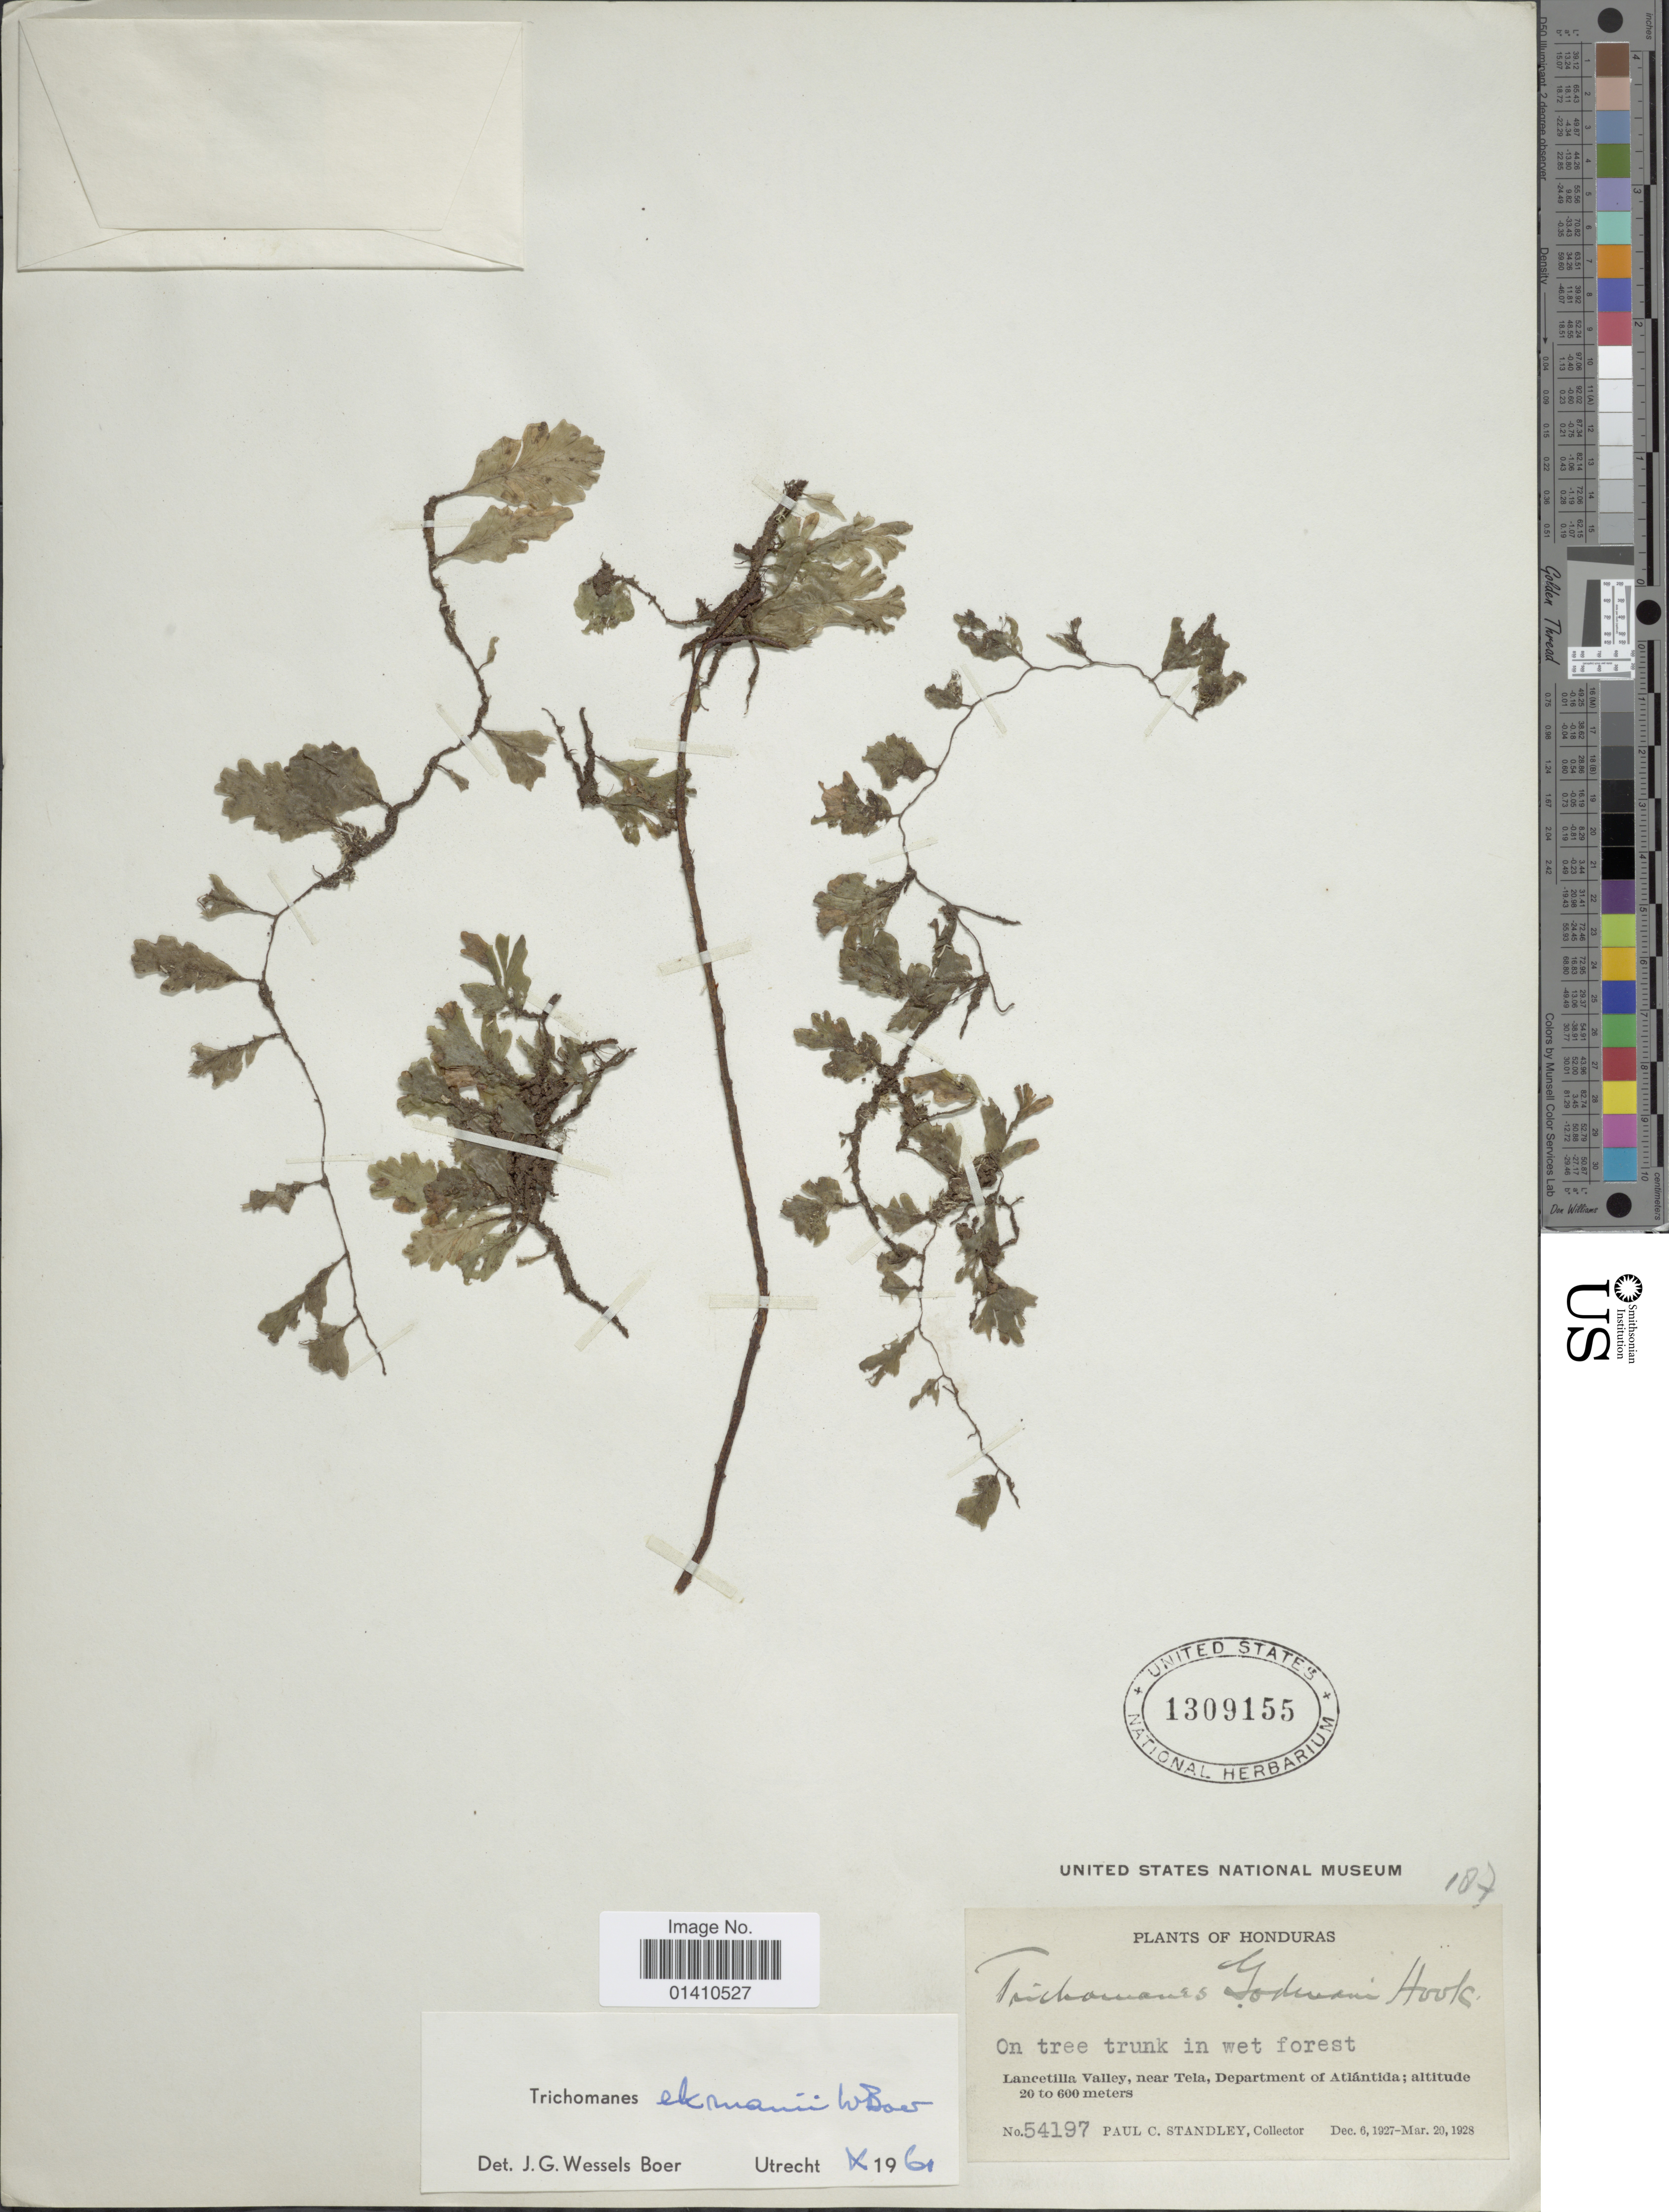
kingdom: Plantae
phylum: Tracheophyta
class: Polypodiopsida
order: Hymenophyllales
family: Hymenophyllaceae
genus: Didymoglossum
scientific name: Didymoglossum ekmanii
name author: (Wess. Boer) Ebihara & Dubuisson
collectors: P. C. Standley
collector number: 54197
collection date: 1927-05-06/1928-03-20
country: Honduras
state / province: Atlántida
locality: Lancetilla Valley, near Tela, Department of Atlantida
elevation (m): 20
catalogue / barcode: US 1309155